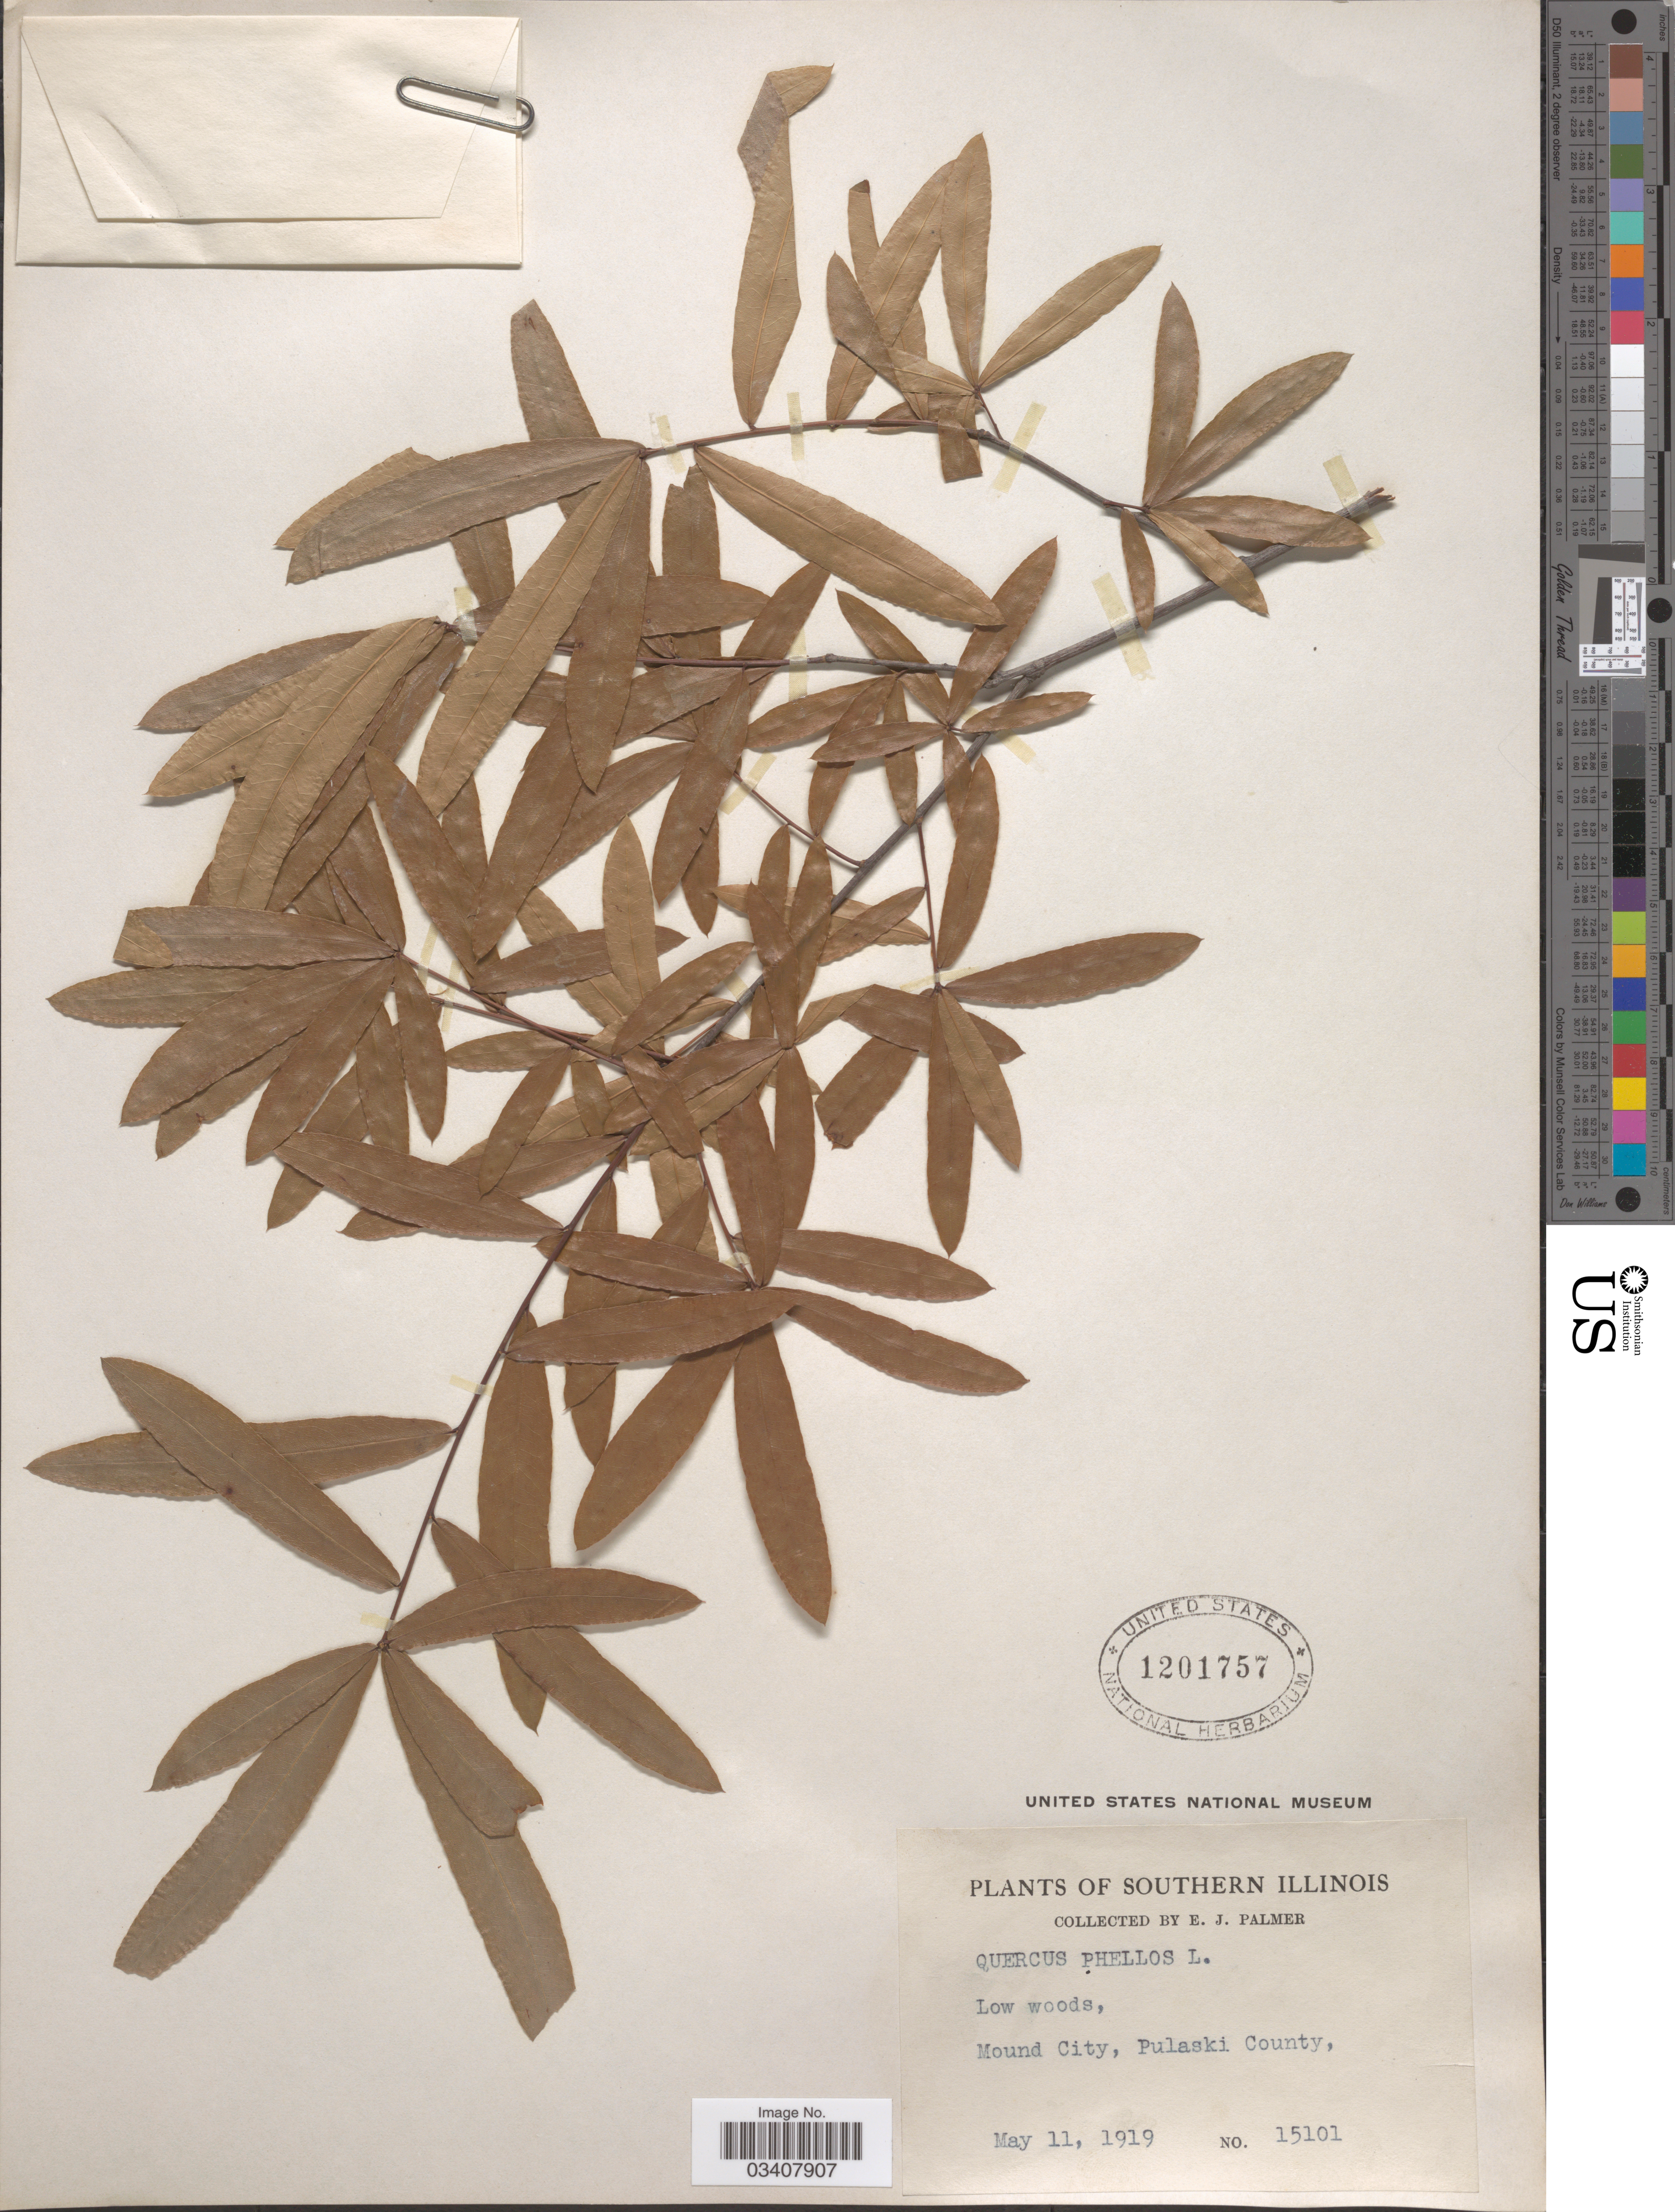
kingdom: Plantae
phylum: Tracheophyta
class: Magnoliopsida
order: Fagales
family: Fagaceae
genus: Quercus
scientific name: Quercus phellos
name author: L.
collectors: E. J. Palmer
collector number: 15101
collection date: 1919-05-11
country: United States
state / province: Illinois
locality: Southern Illinois. Low woods, Mound City, Pulaski County.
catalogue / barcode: US 1201757